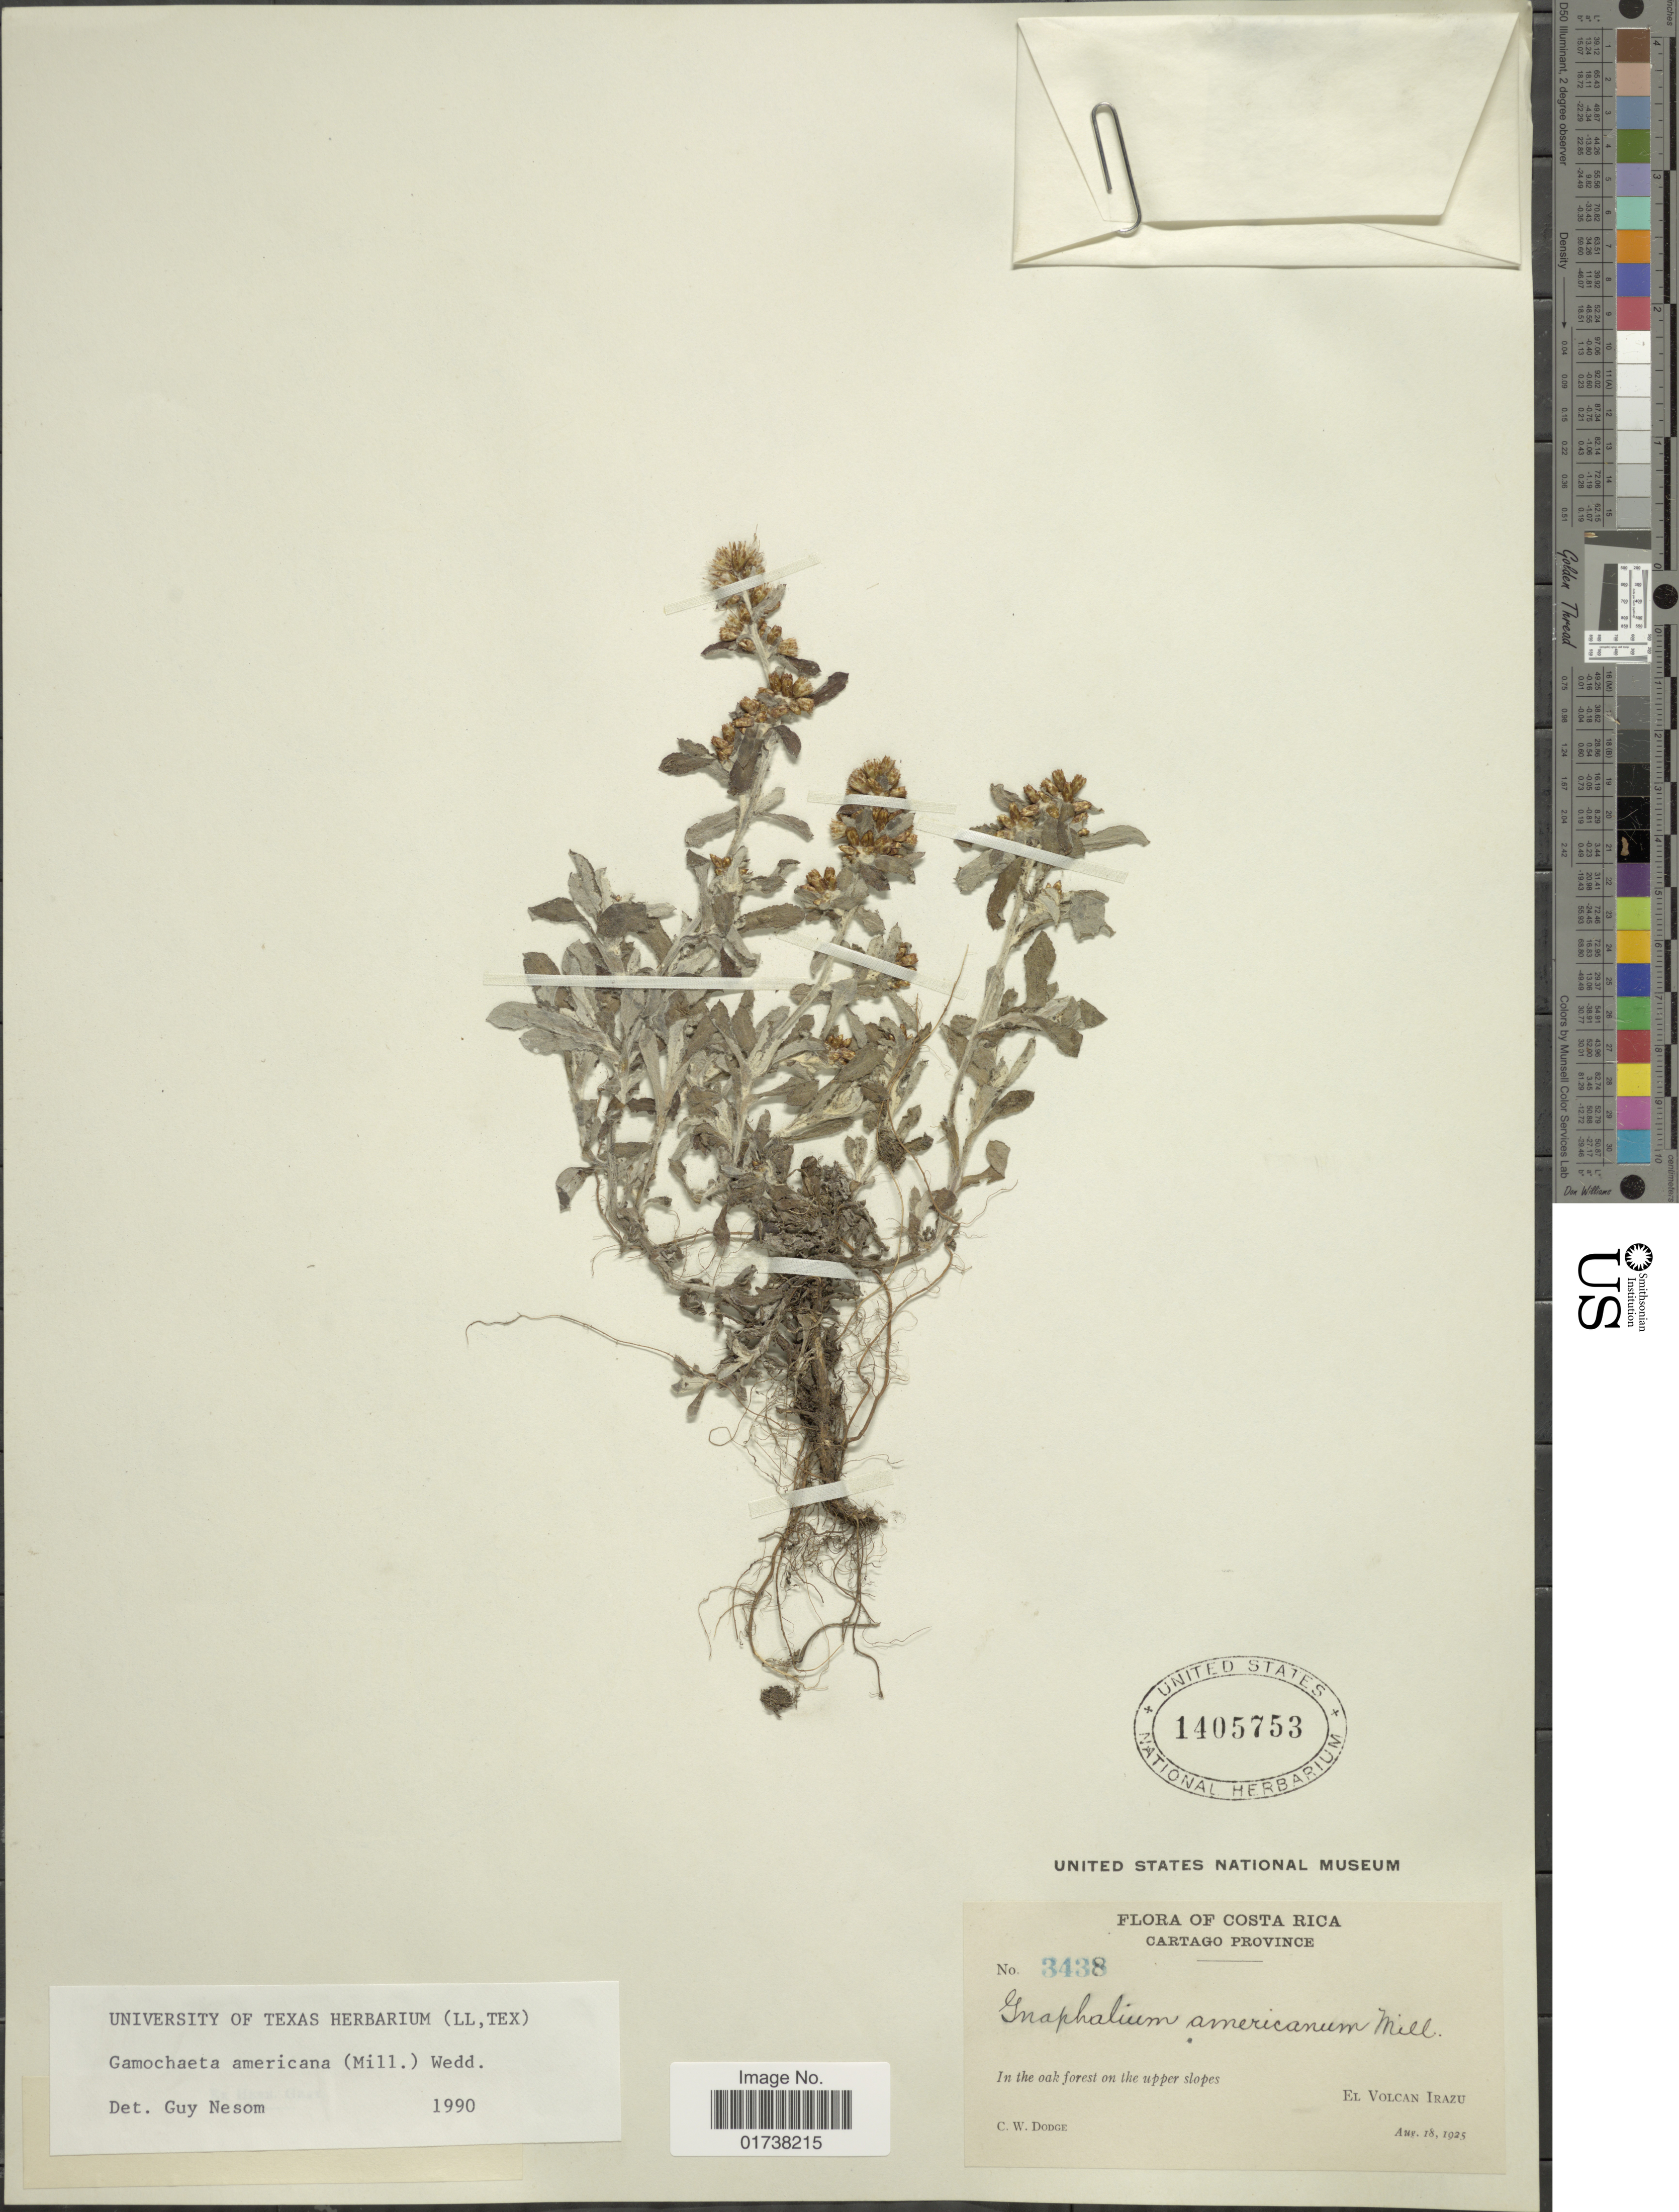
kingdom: Plantae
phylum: Tracheophyta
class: Magnoliopsida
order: Asterales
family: Asteraceae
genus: Gamochaeta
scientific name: Gamochaeta americana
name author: (Mill.) Wedd.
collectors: C. Dodge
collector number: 3438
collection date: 1925-08-18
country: Costa Rica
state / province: Cartago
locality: In the oak forest on the upper slopes, El Volcan Irazu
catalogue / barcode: US 1405753